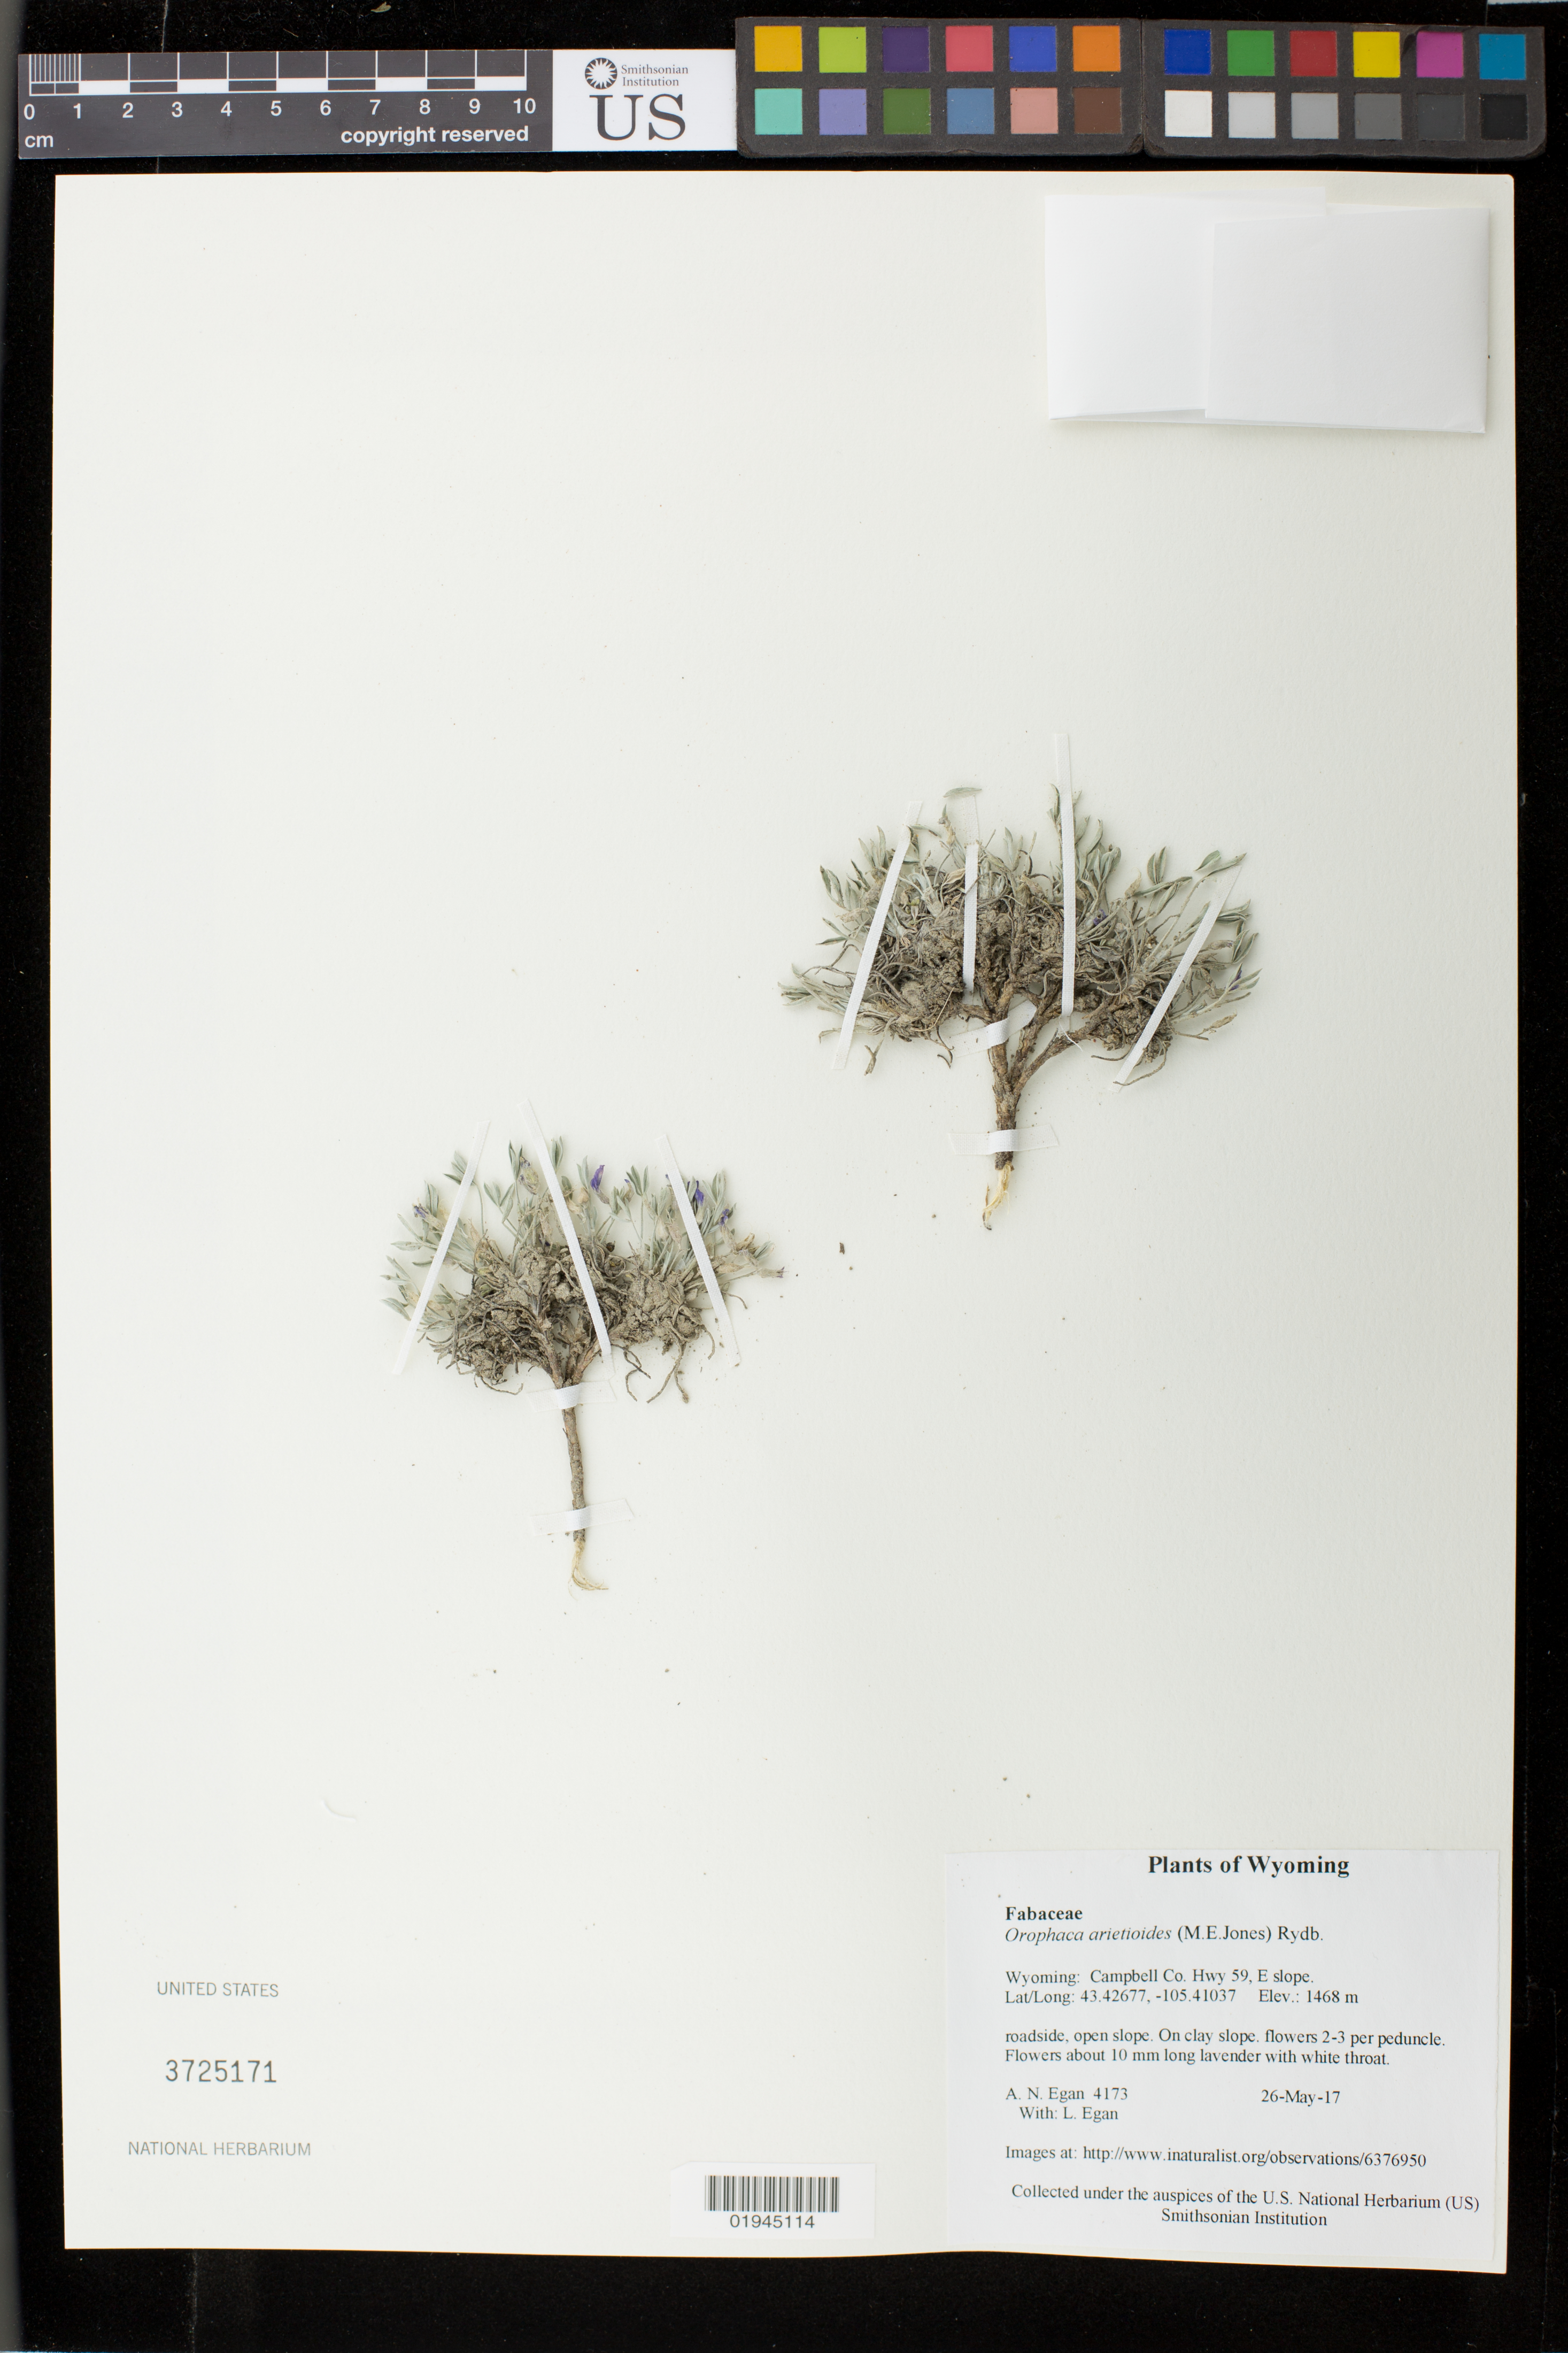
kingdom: Plantae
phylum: Tracheophyta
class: Magnoliopsida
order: Fabales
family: Fabaceae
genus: Astragalus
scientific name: Astragalus aretioides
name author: (M.E. Jones) Barneby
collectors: A. N. Egan & L. Egan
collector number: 4173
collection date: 2017-05-26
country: United States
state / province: Wyoming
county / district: Campbell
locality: Hwy 59, E slope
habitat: roadside, open slope. On clay slope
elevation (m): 1468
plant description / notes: http://www.inaturalist.org/observations/6376950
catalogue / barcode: US 3725171